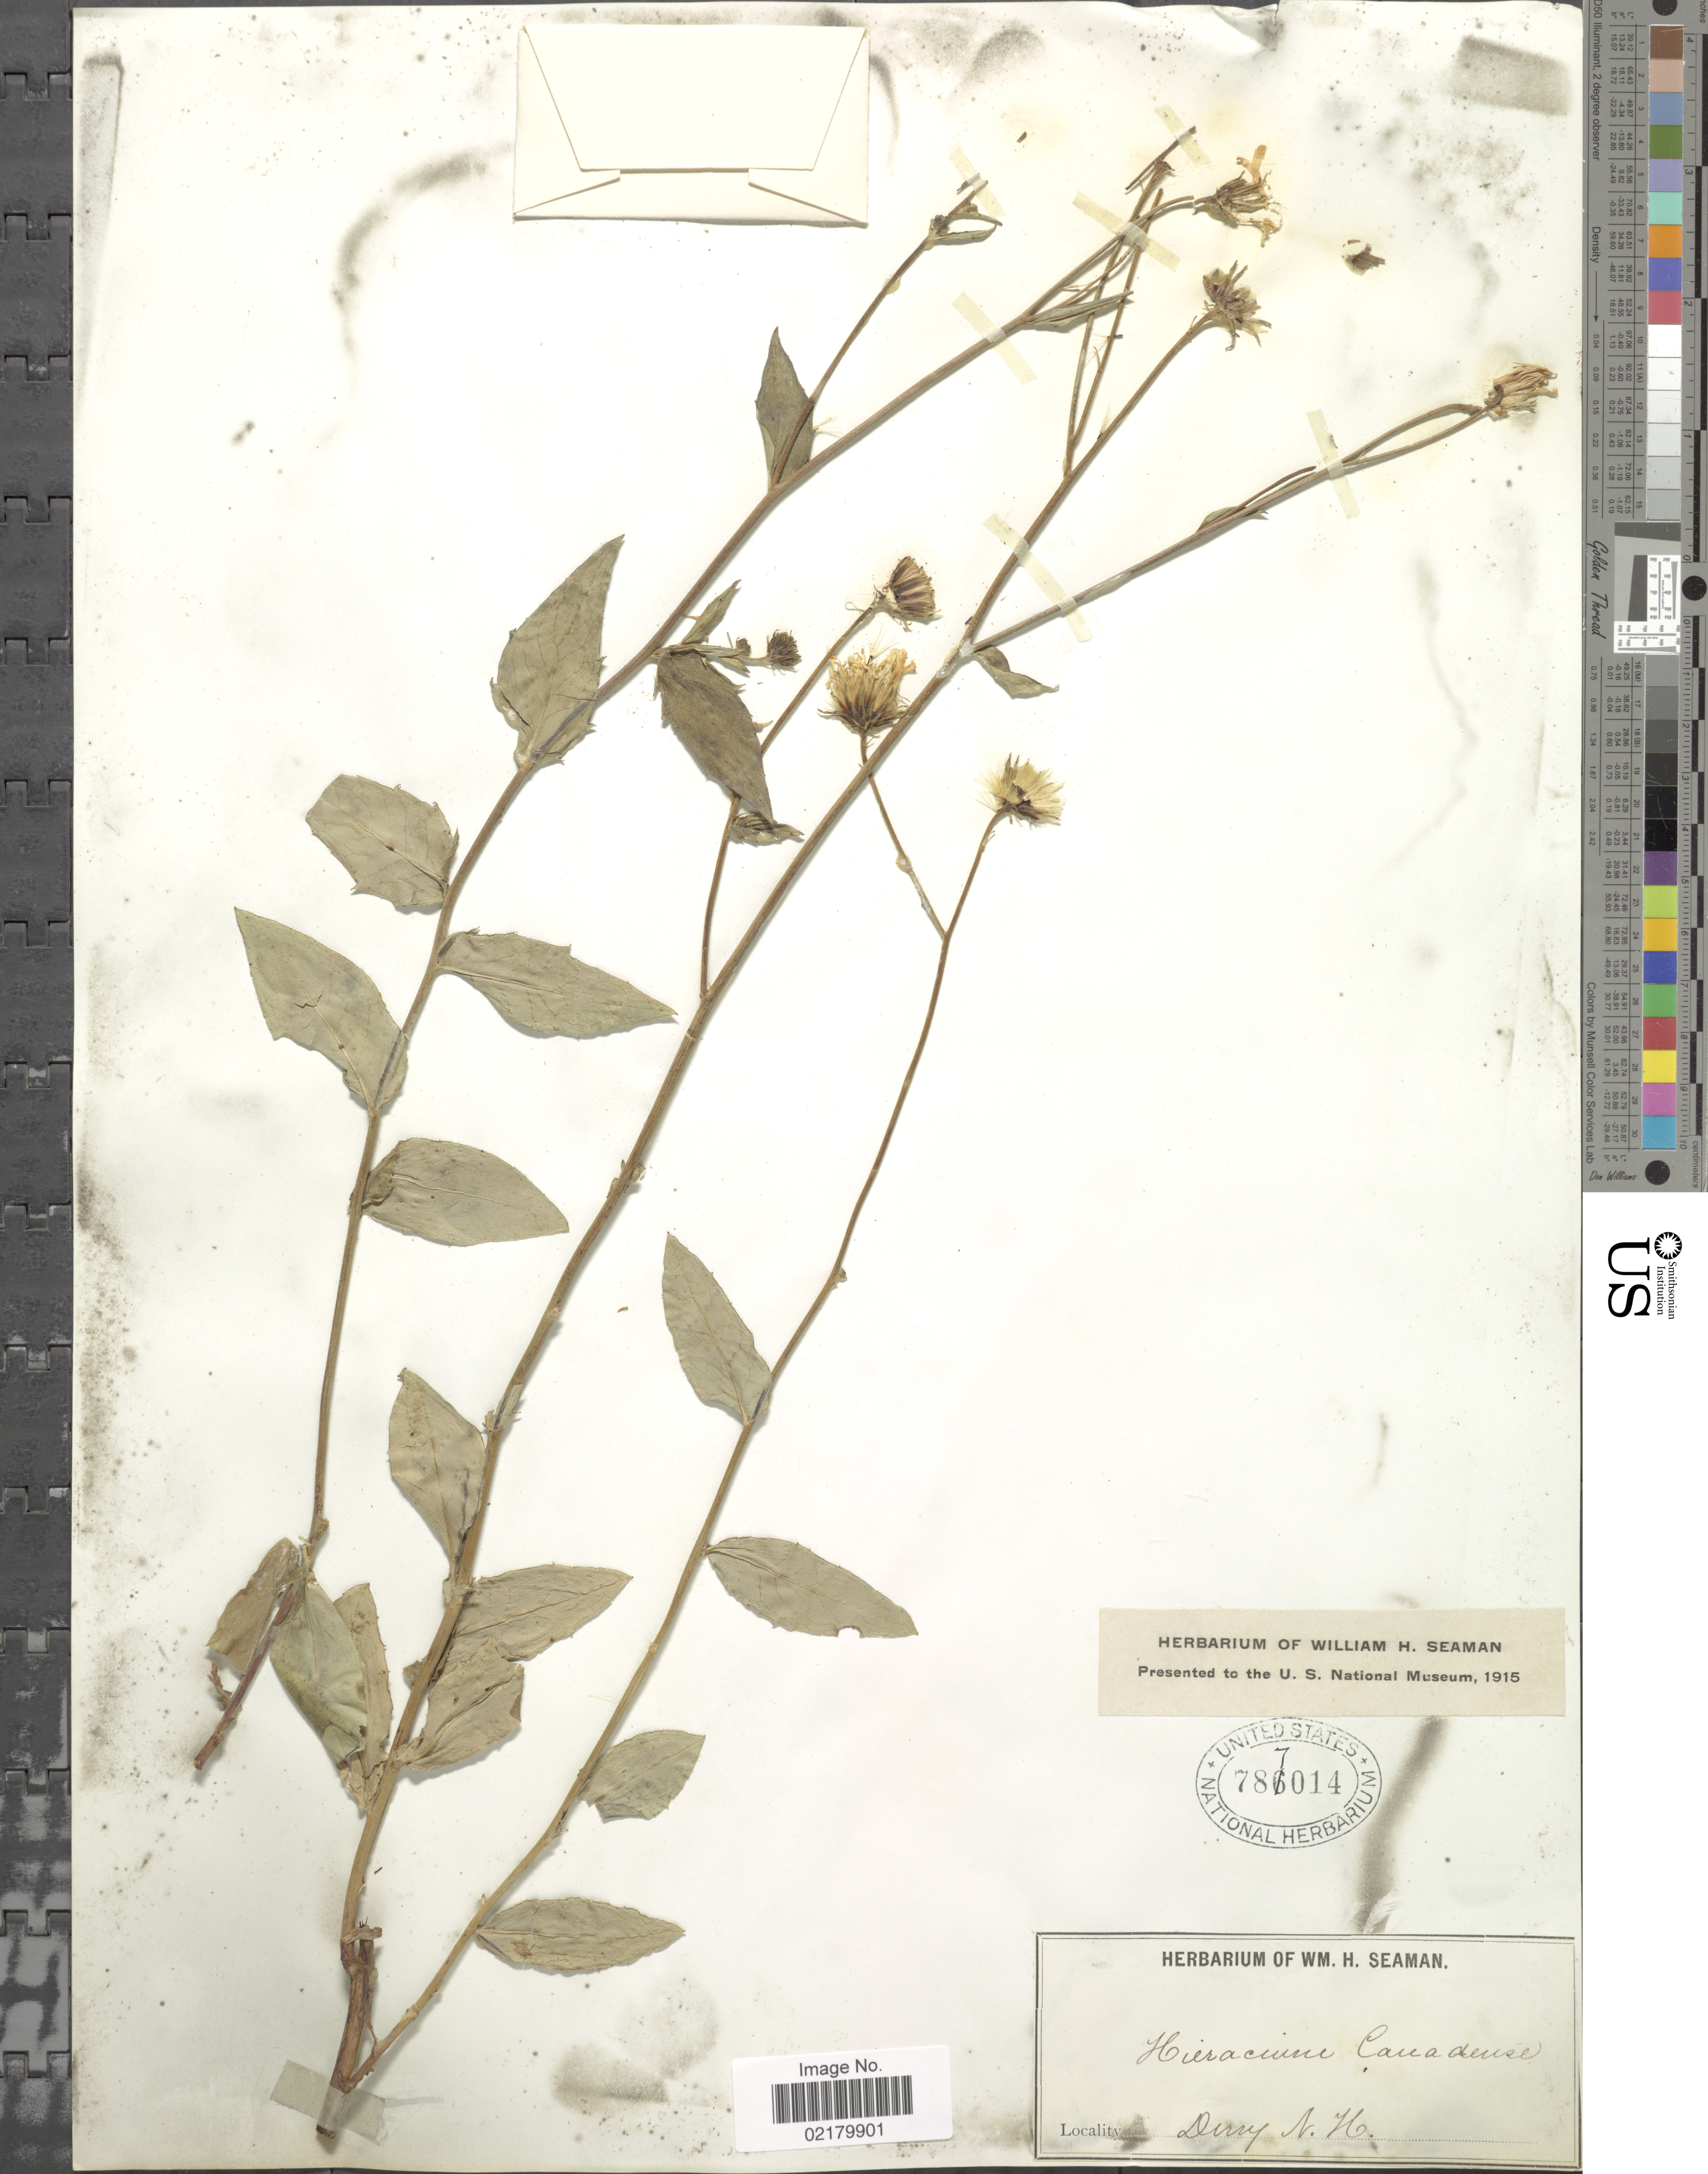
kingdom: Plantae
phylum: Tracheophyta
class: Magnoliopsida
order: Asterales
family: Asteraceae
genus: Hieracium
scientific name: Hieracium canadense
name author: Michx.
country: United States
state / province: New Hampshire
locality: Derry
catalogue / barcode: US 787014